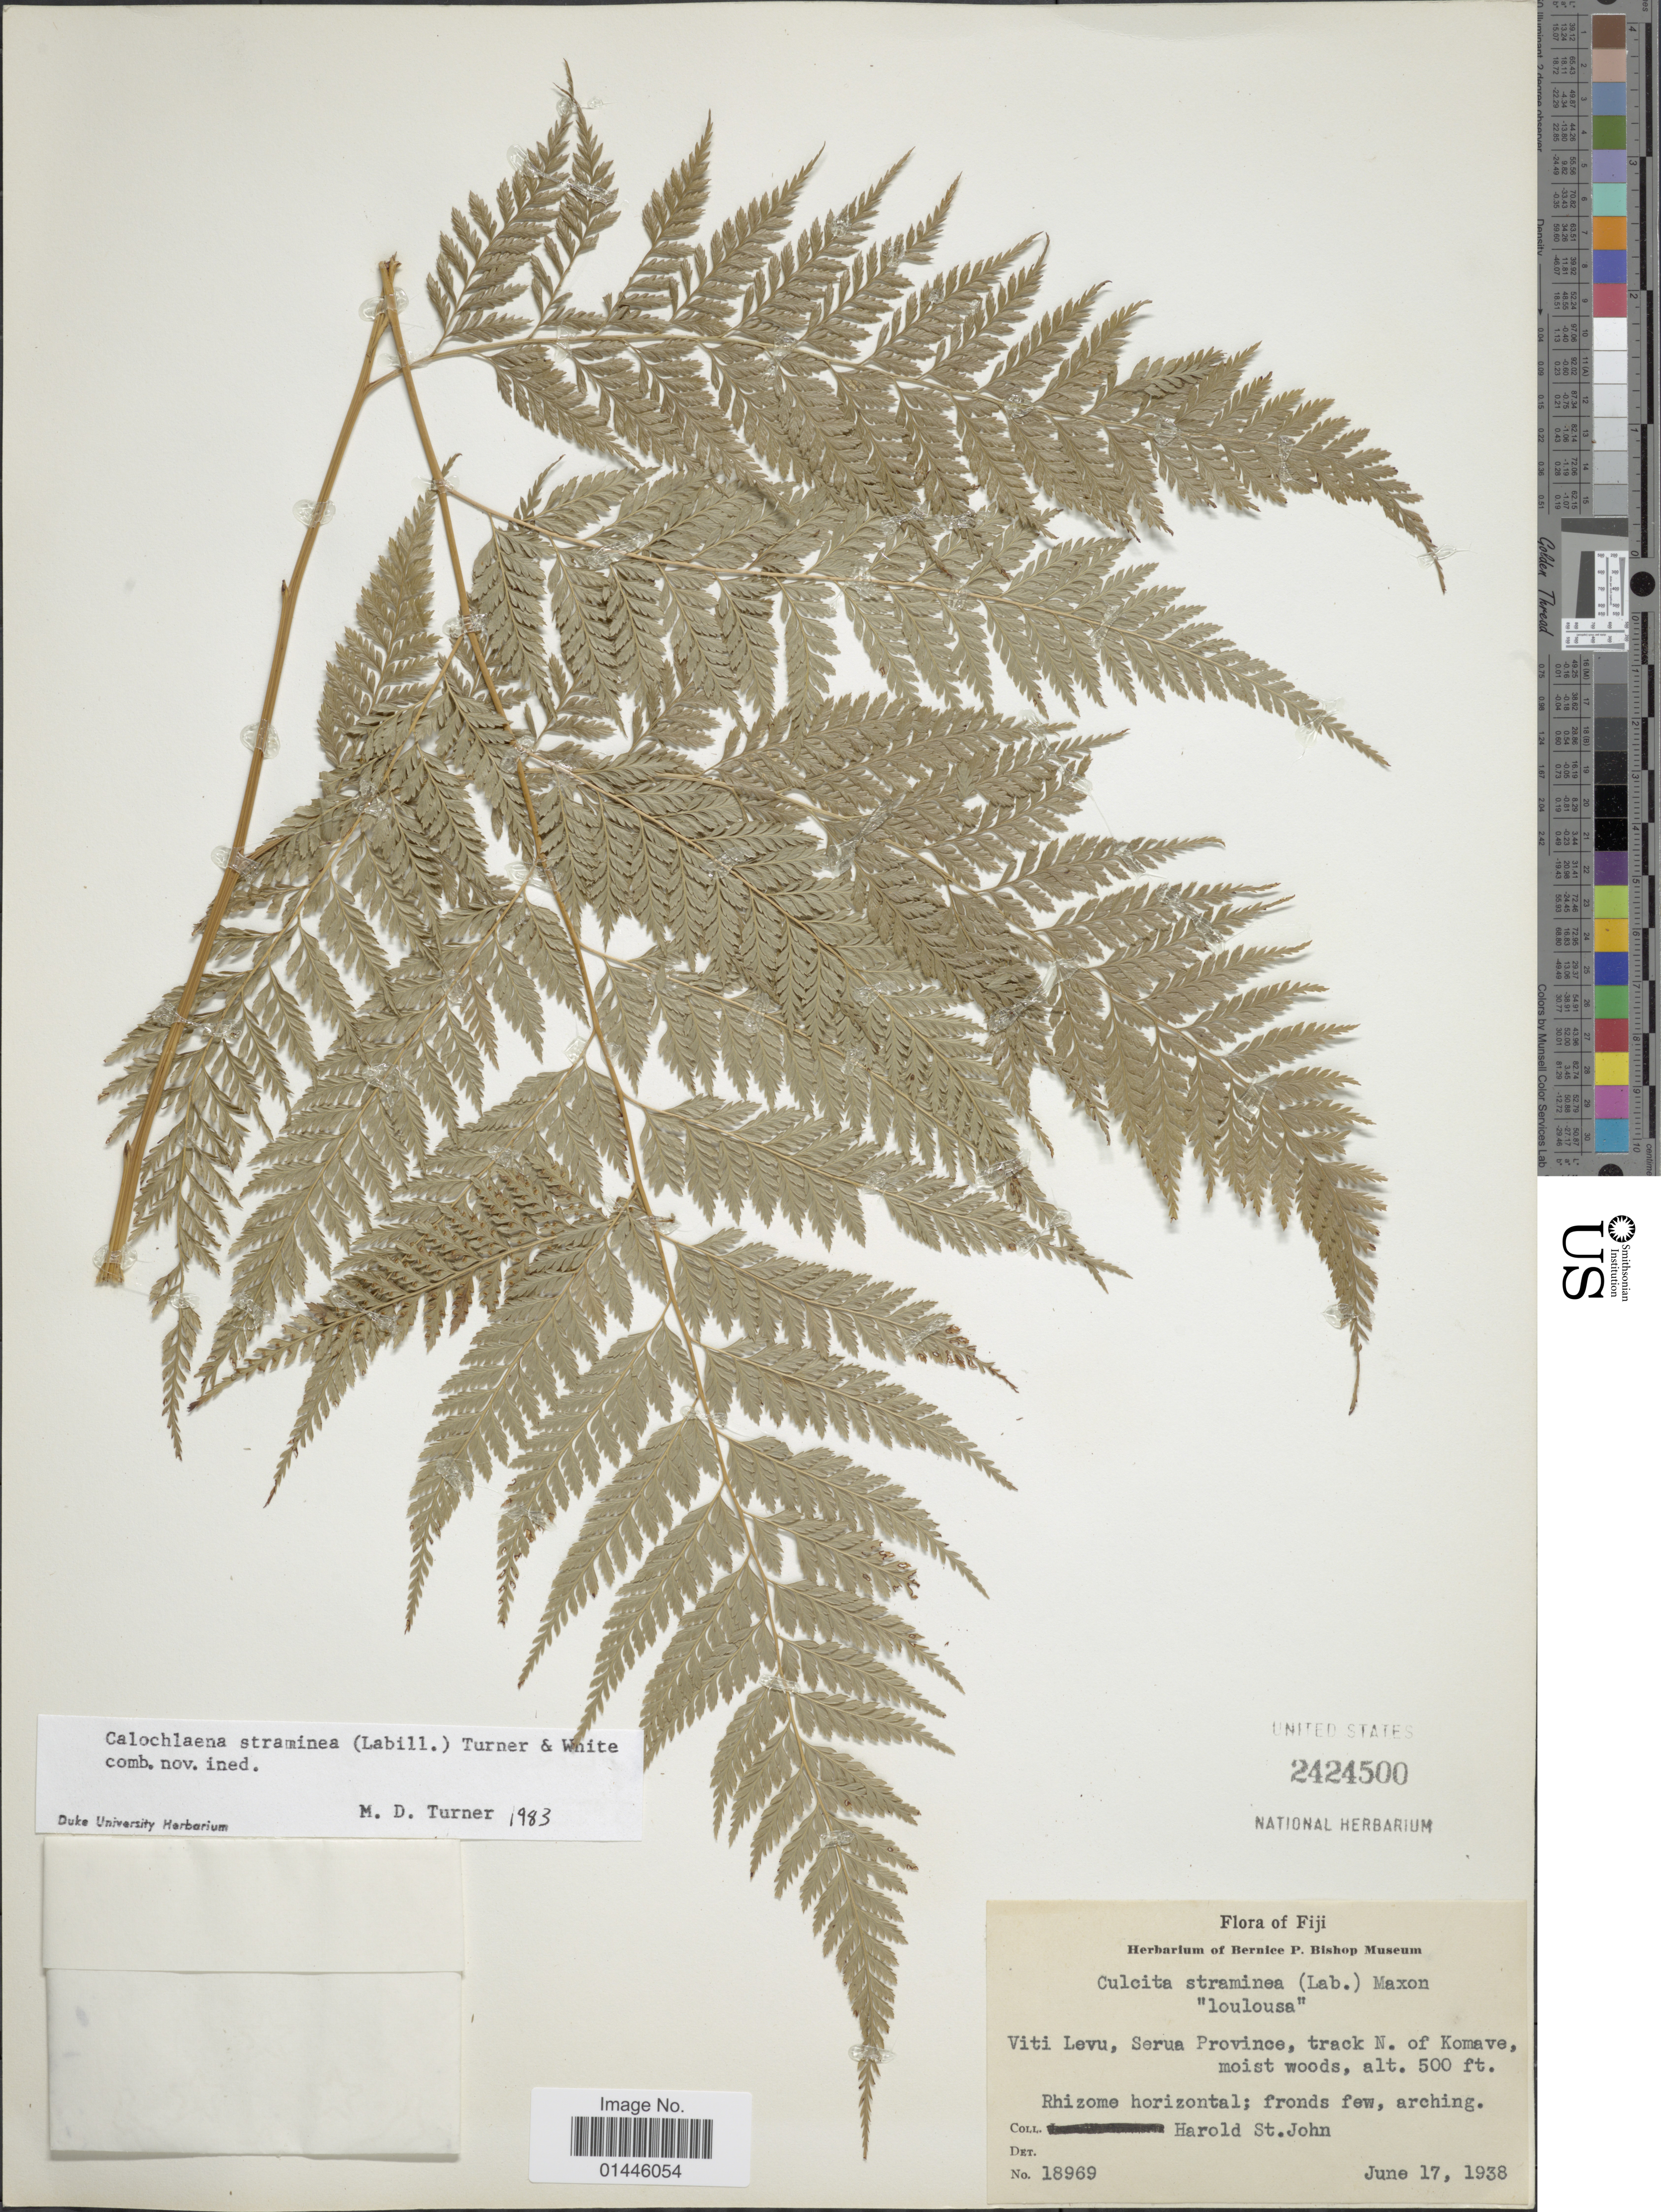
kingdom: Plantae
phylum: Tracheophyta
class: Polypodiopsida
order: Cyatheales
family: Dicksoniaceae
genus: Calochlaena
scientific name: Calochlaena straminea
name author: (Labill.) M.D. Turner & R.A. White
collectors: H. St. John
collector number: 18969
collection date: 1938-06-17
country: Fiji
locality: Viti Levu, Serua Province, track N. of Komave, moist woods.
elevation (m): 152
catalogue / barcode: US 2424500